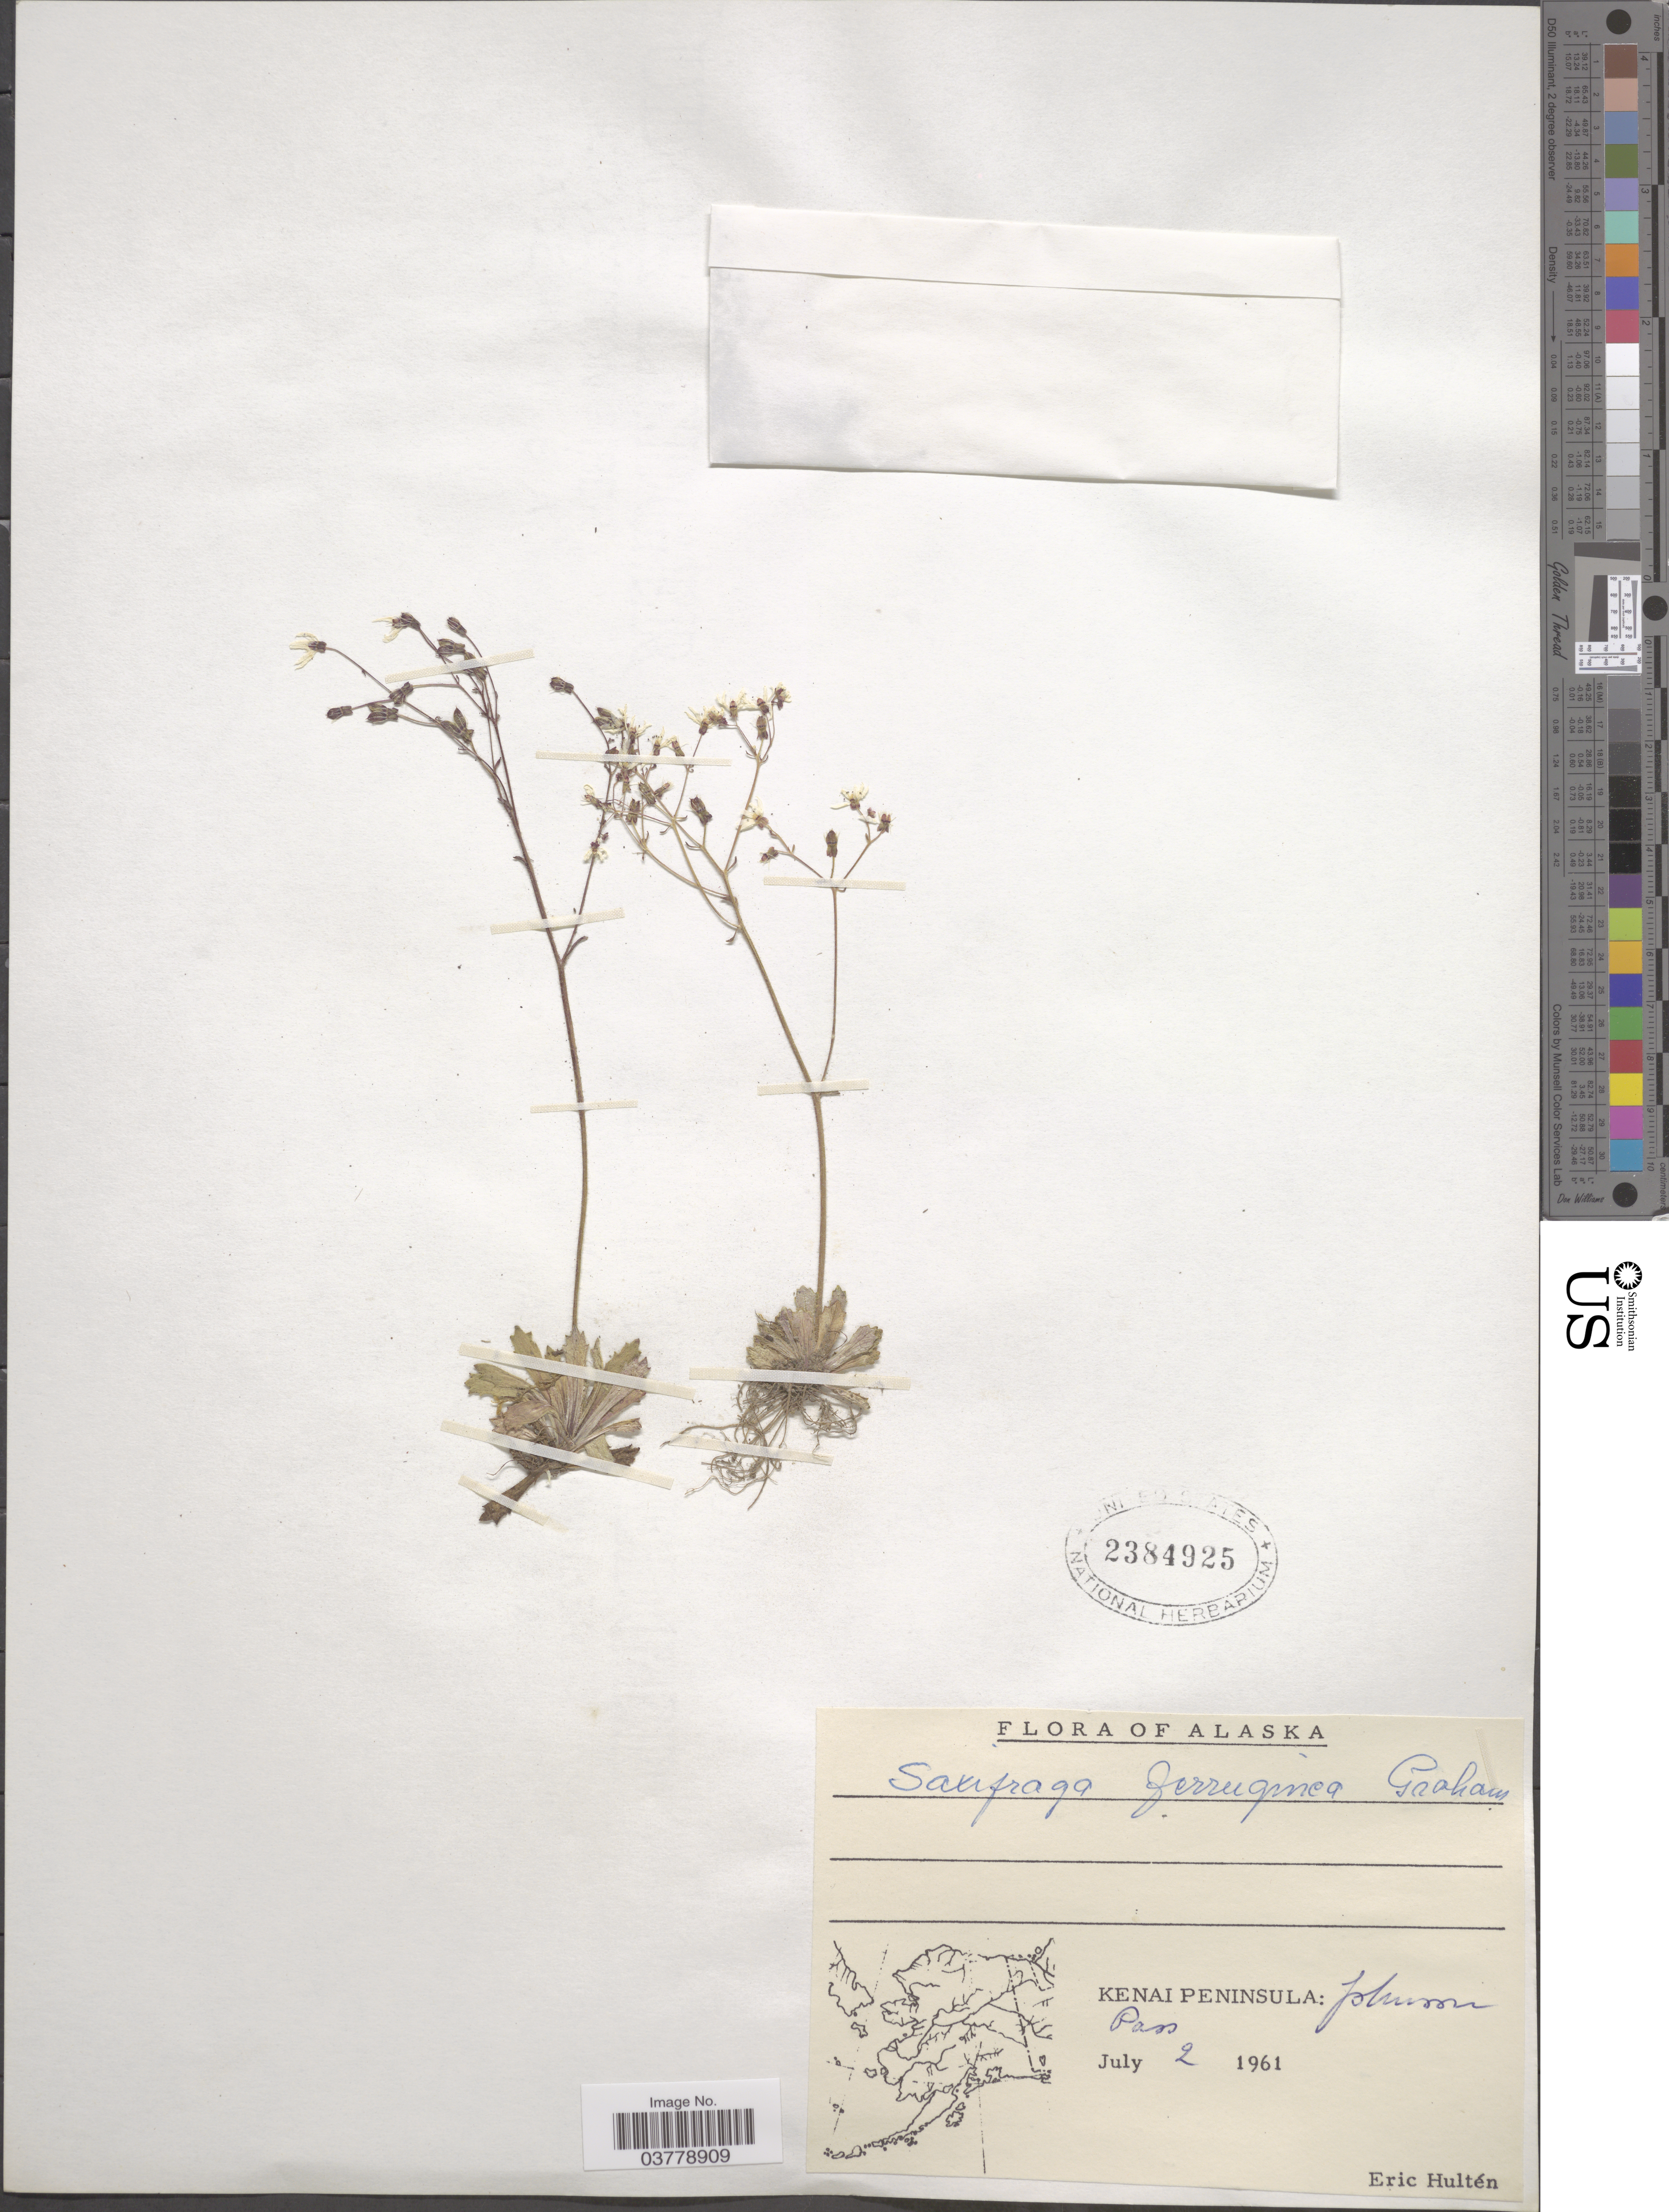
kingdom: Plantae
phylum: Tracheophyta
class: Magnoliopsida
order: Saxifragales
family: Saxifragaceae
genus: Micranthes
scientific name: Micranthes ferruginea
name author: (Graham) Brouillet & Gornall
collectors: E. G. Hultén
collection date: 1961-07-02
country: United States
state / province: Alaska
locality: Kenai Peninsula: Johnson Pass.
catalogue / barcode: US 2384925